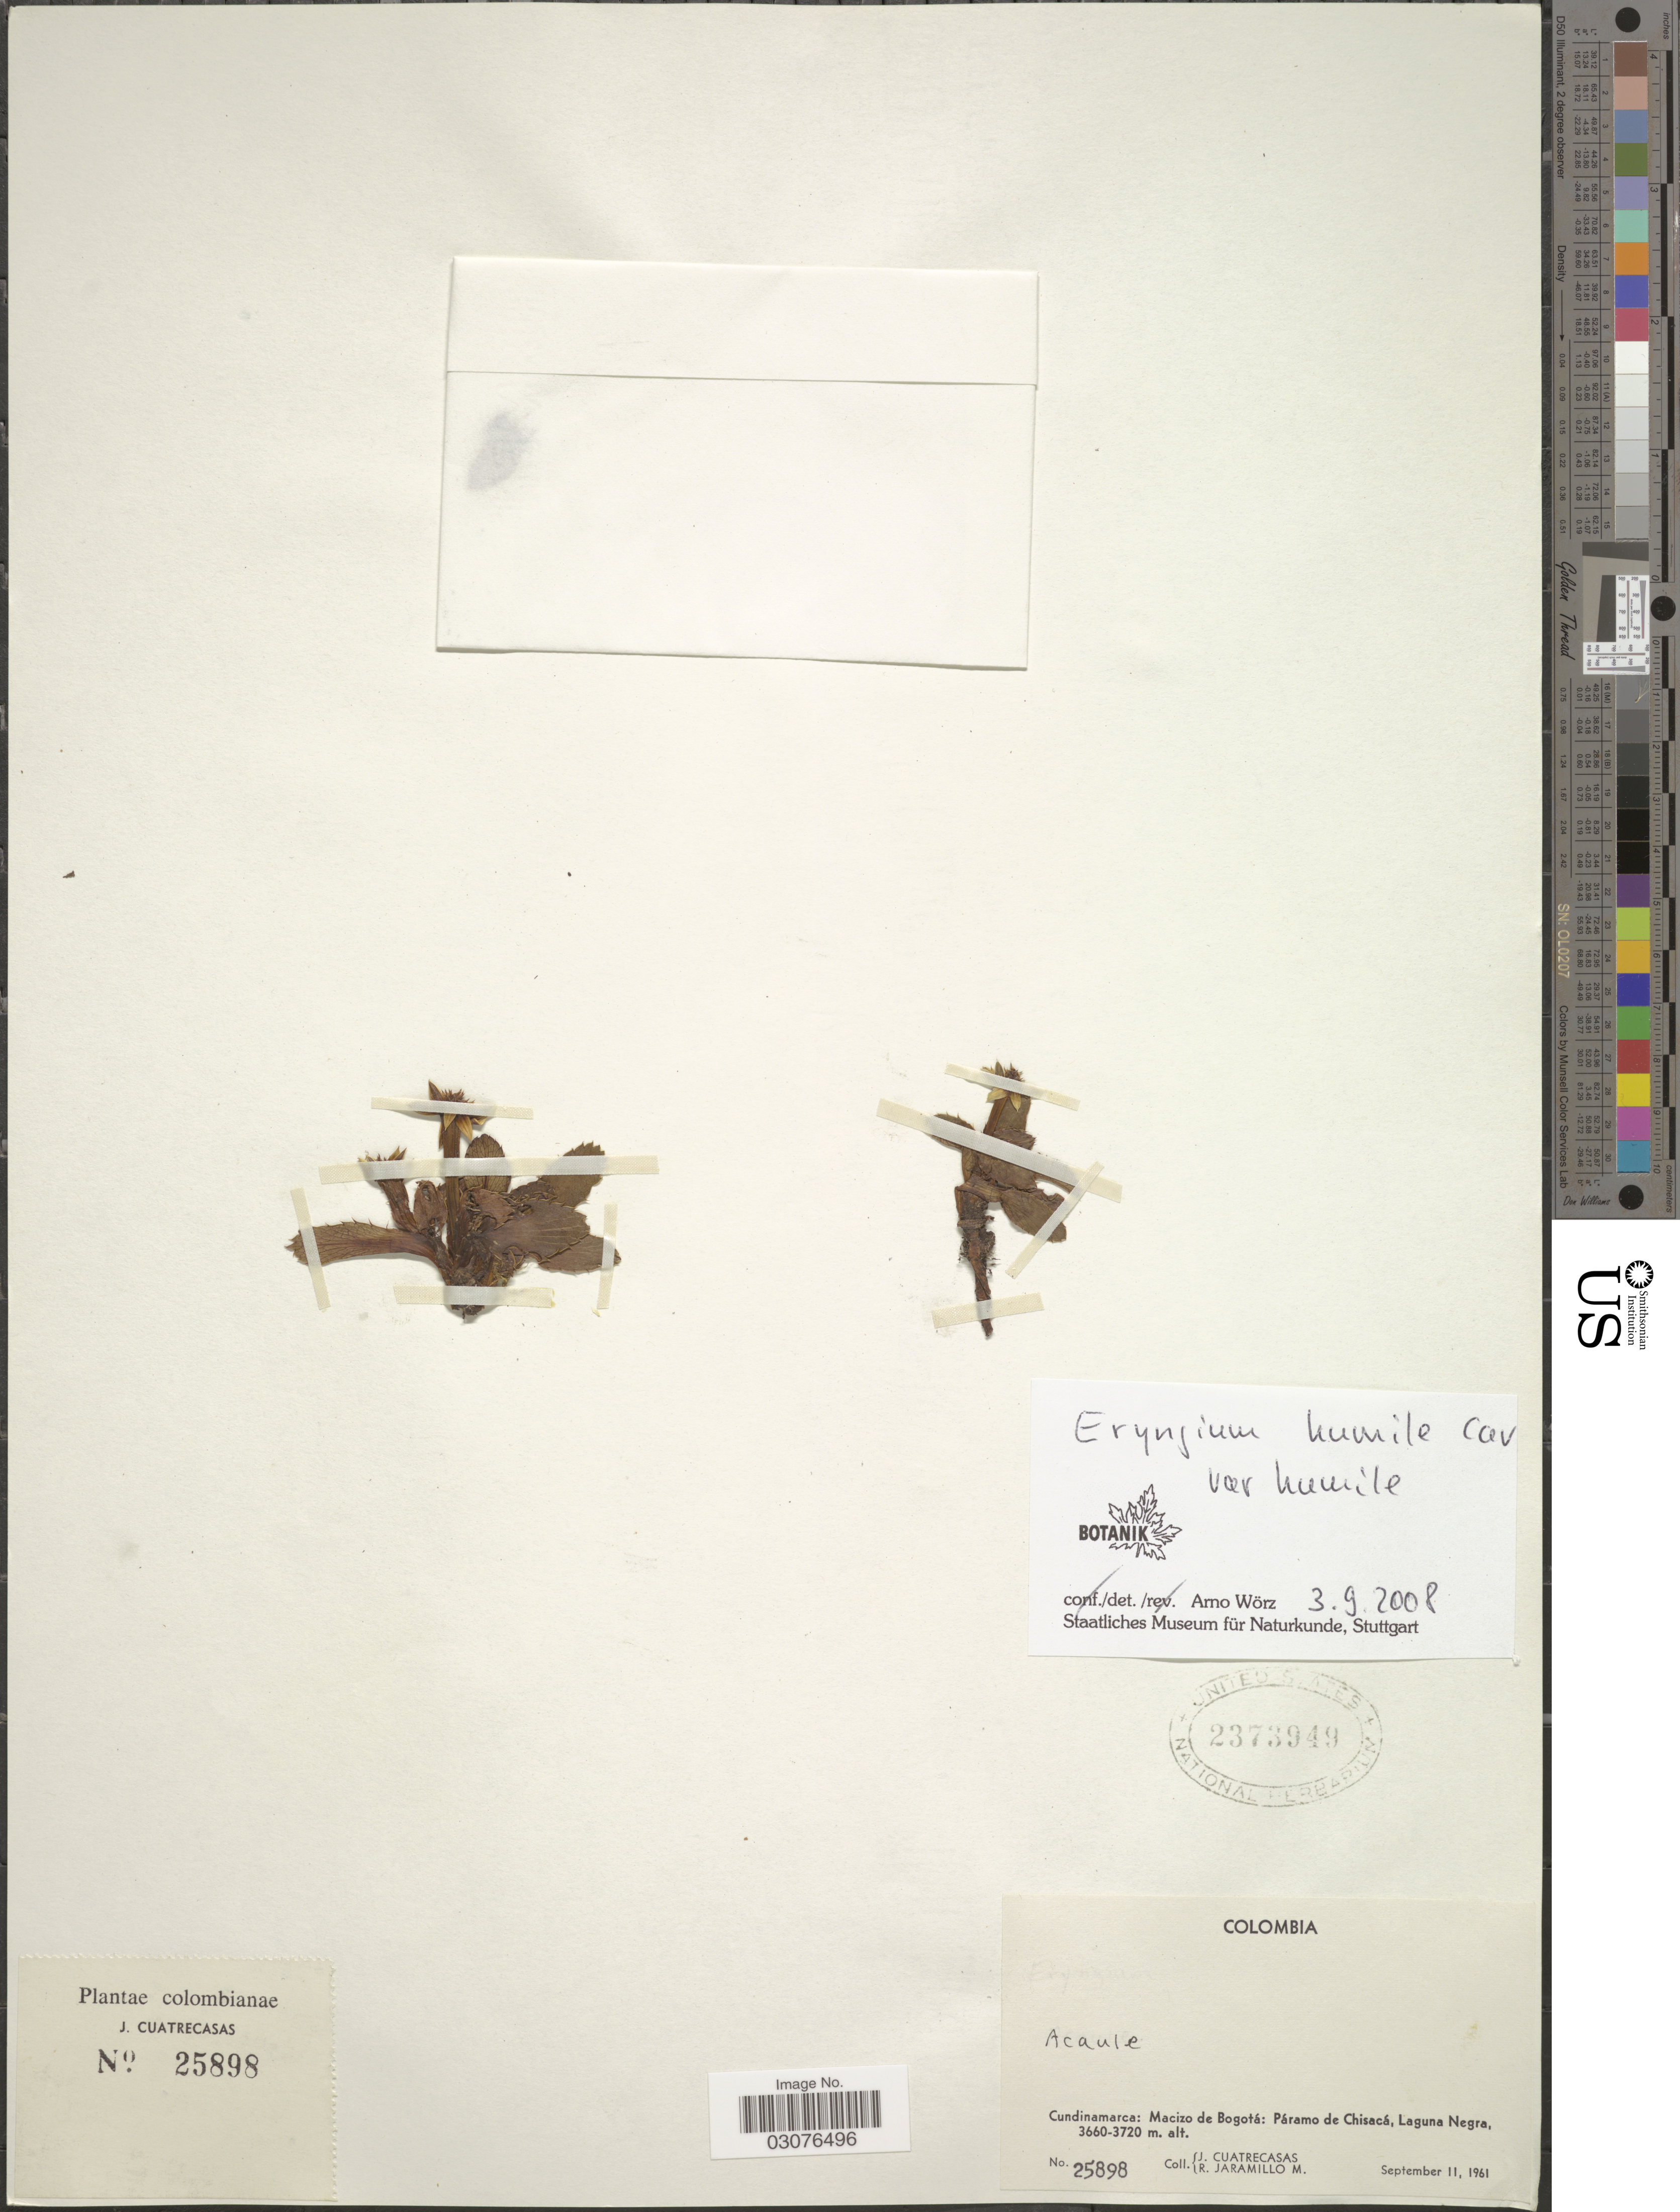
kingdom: Plantae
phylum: Tracheophyta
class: Magnoliopsida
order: Apiales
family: Apiaceae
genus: Eryngium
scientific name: Eryngium humile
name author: Cav.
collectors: J. Cuatrecasas & R. Jaramillo M.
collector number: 25898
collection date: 1961-09-11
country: Colombia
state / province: Cundinamarca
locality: Macizo de Bogotá: Páramo de Chisacá, Laguna Negra.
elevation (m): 3660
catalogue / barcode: US 2373949